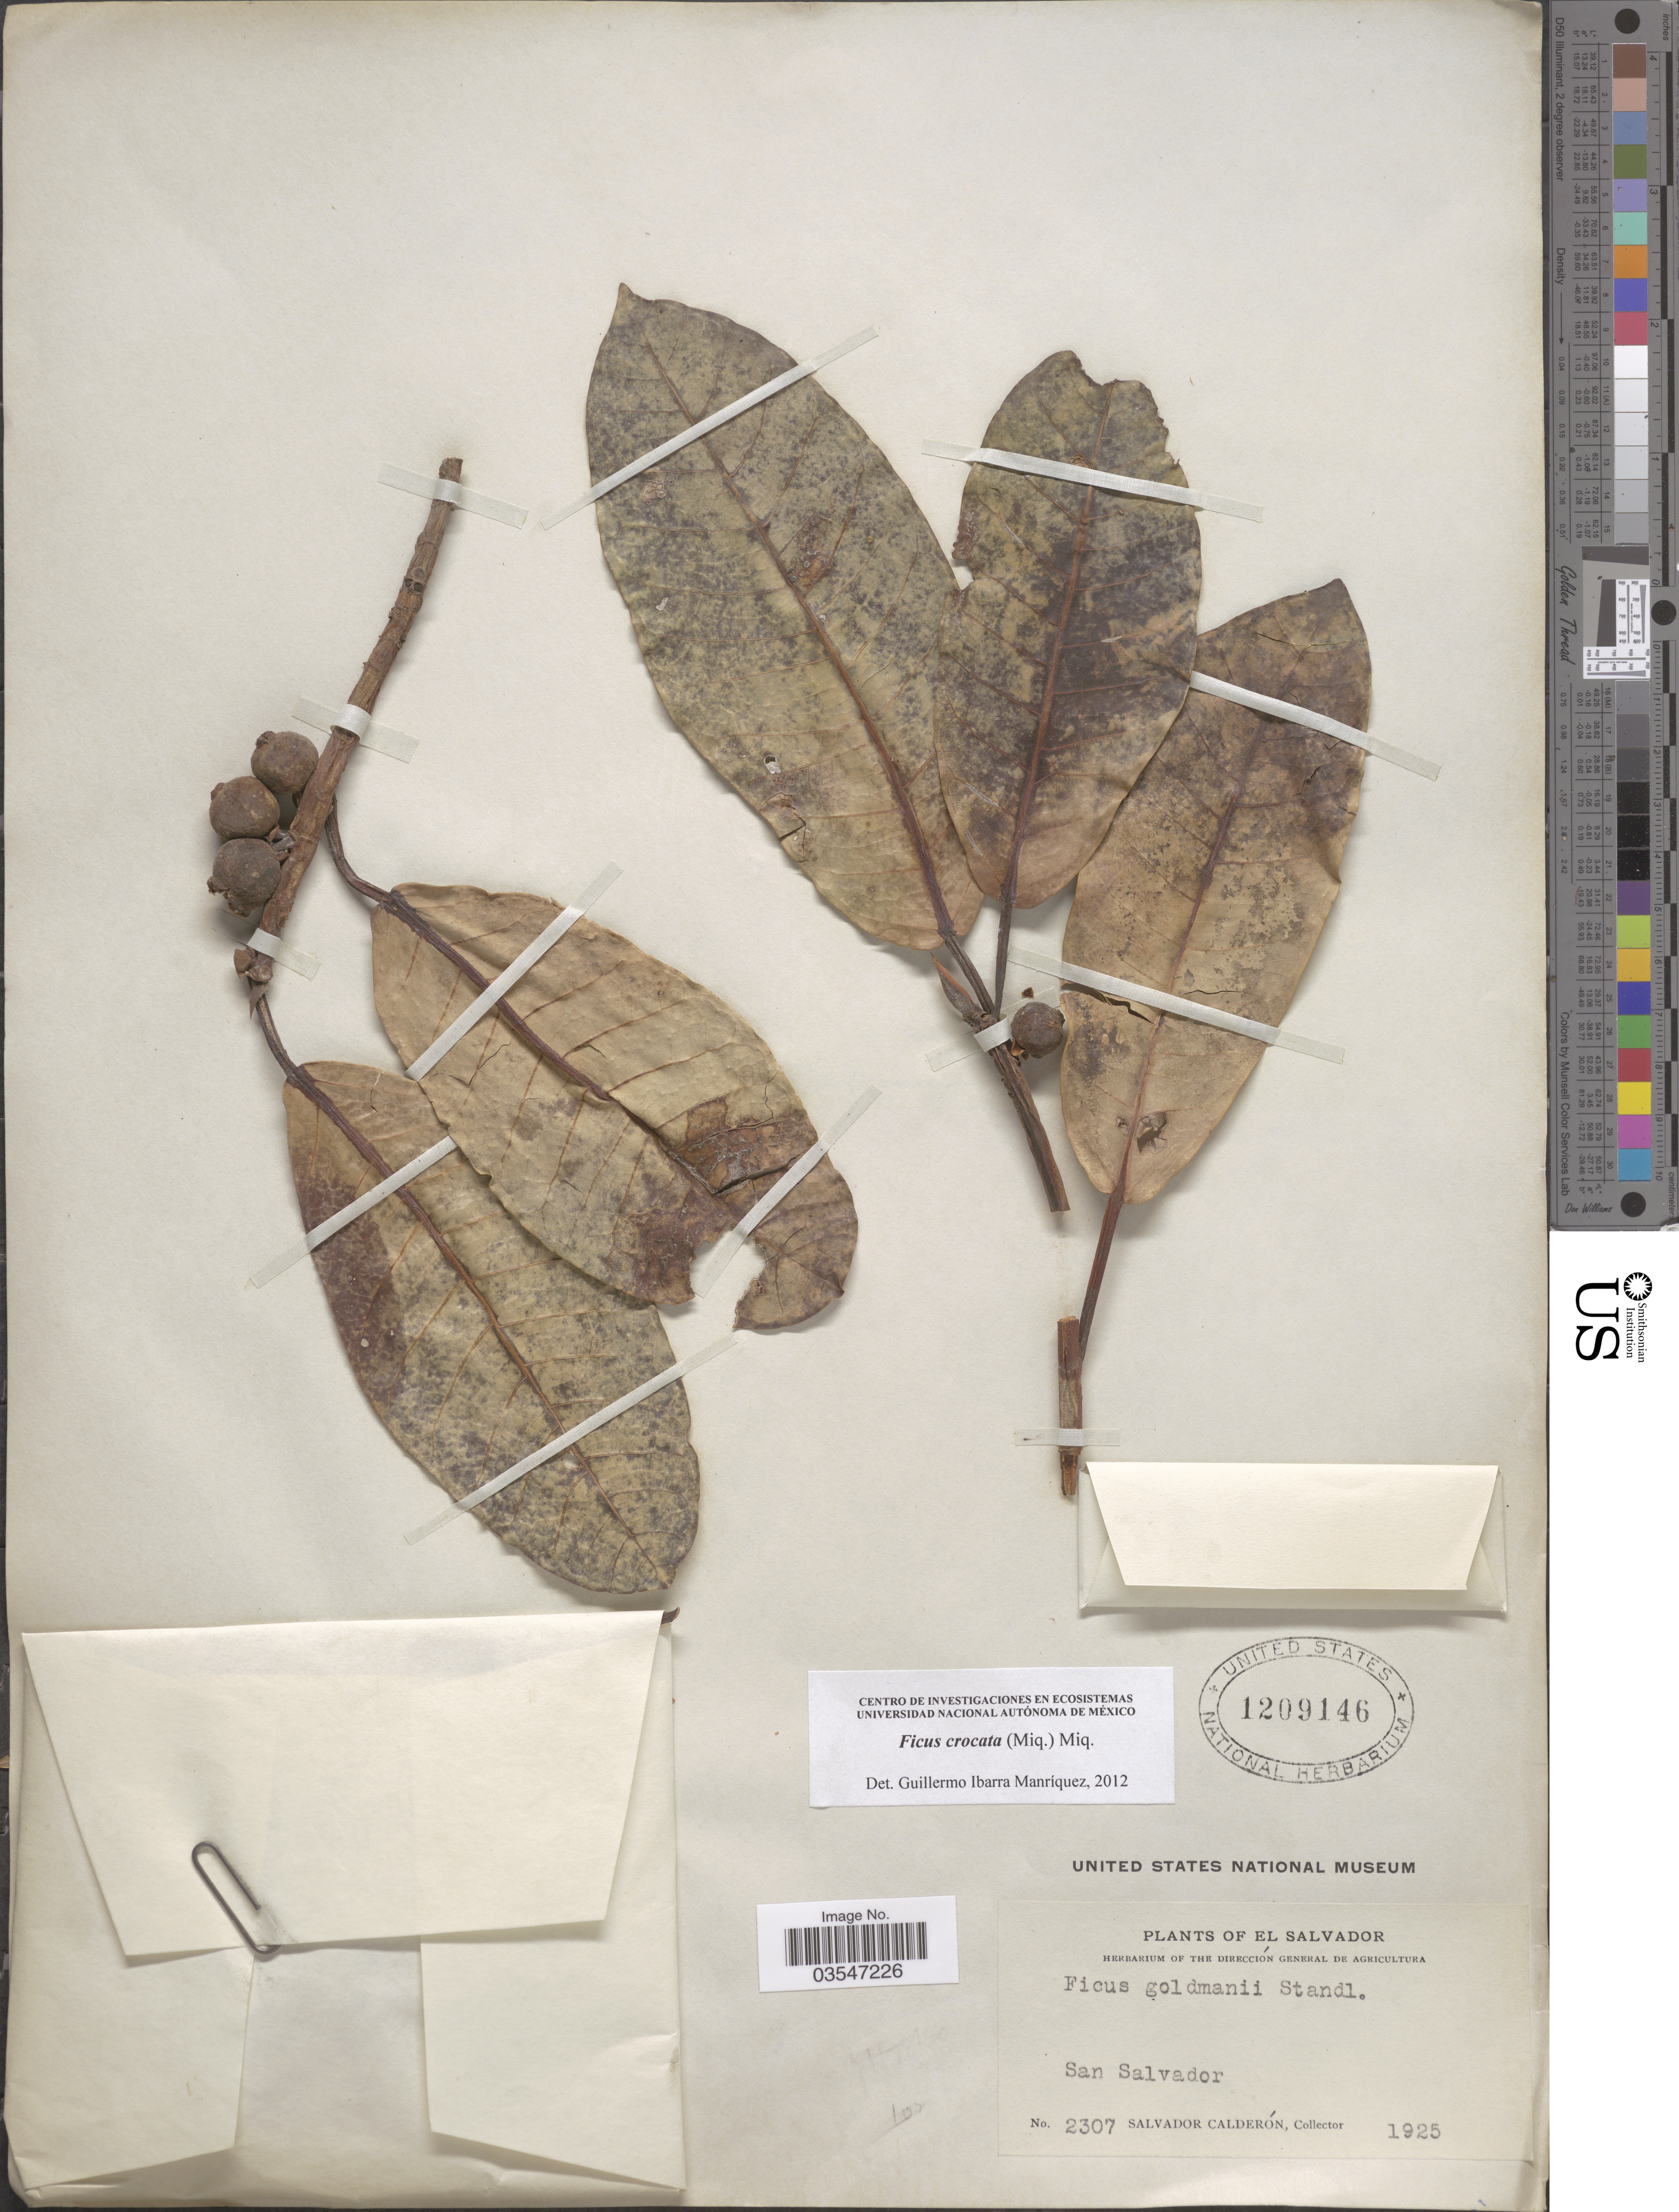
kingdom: Plantae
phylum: Tracheophyta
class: Magnoliopsida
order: Rosales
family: Moraceae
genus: Ficus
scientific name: Ficus crocata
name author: (Miq.) Miq.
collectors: S. Calderón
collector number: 2307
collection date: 1925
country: El Salvador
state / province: San Salvador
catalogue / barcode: US 1209146